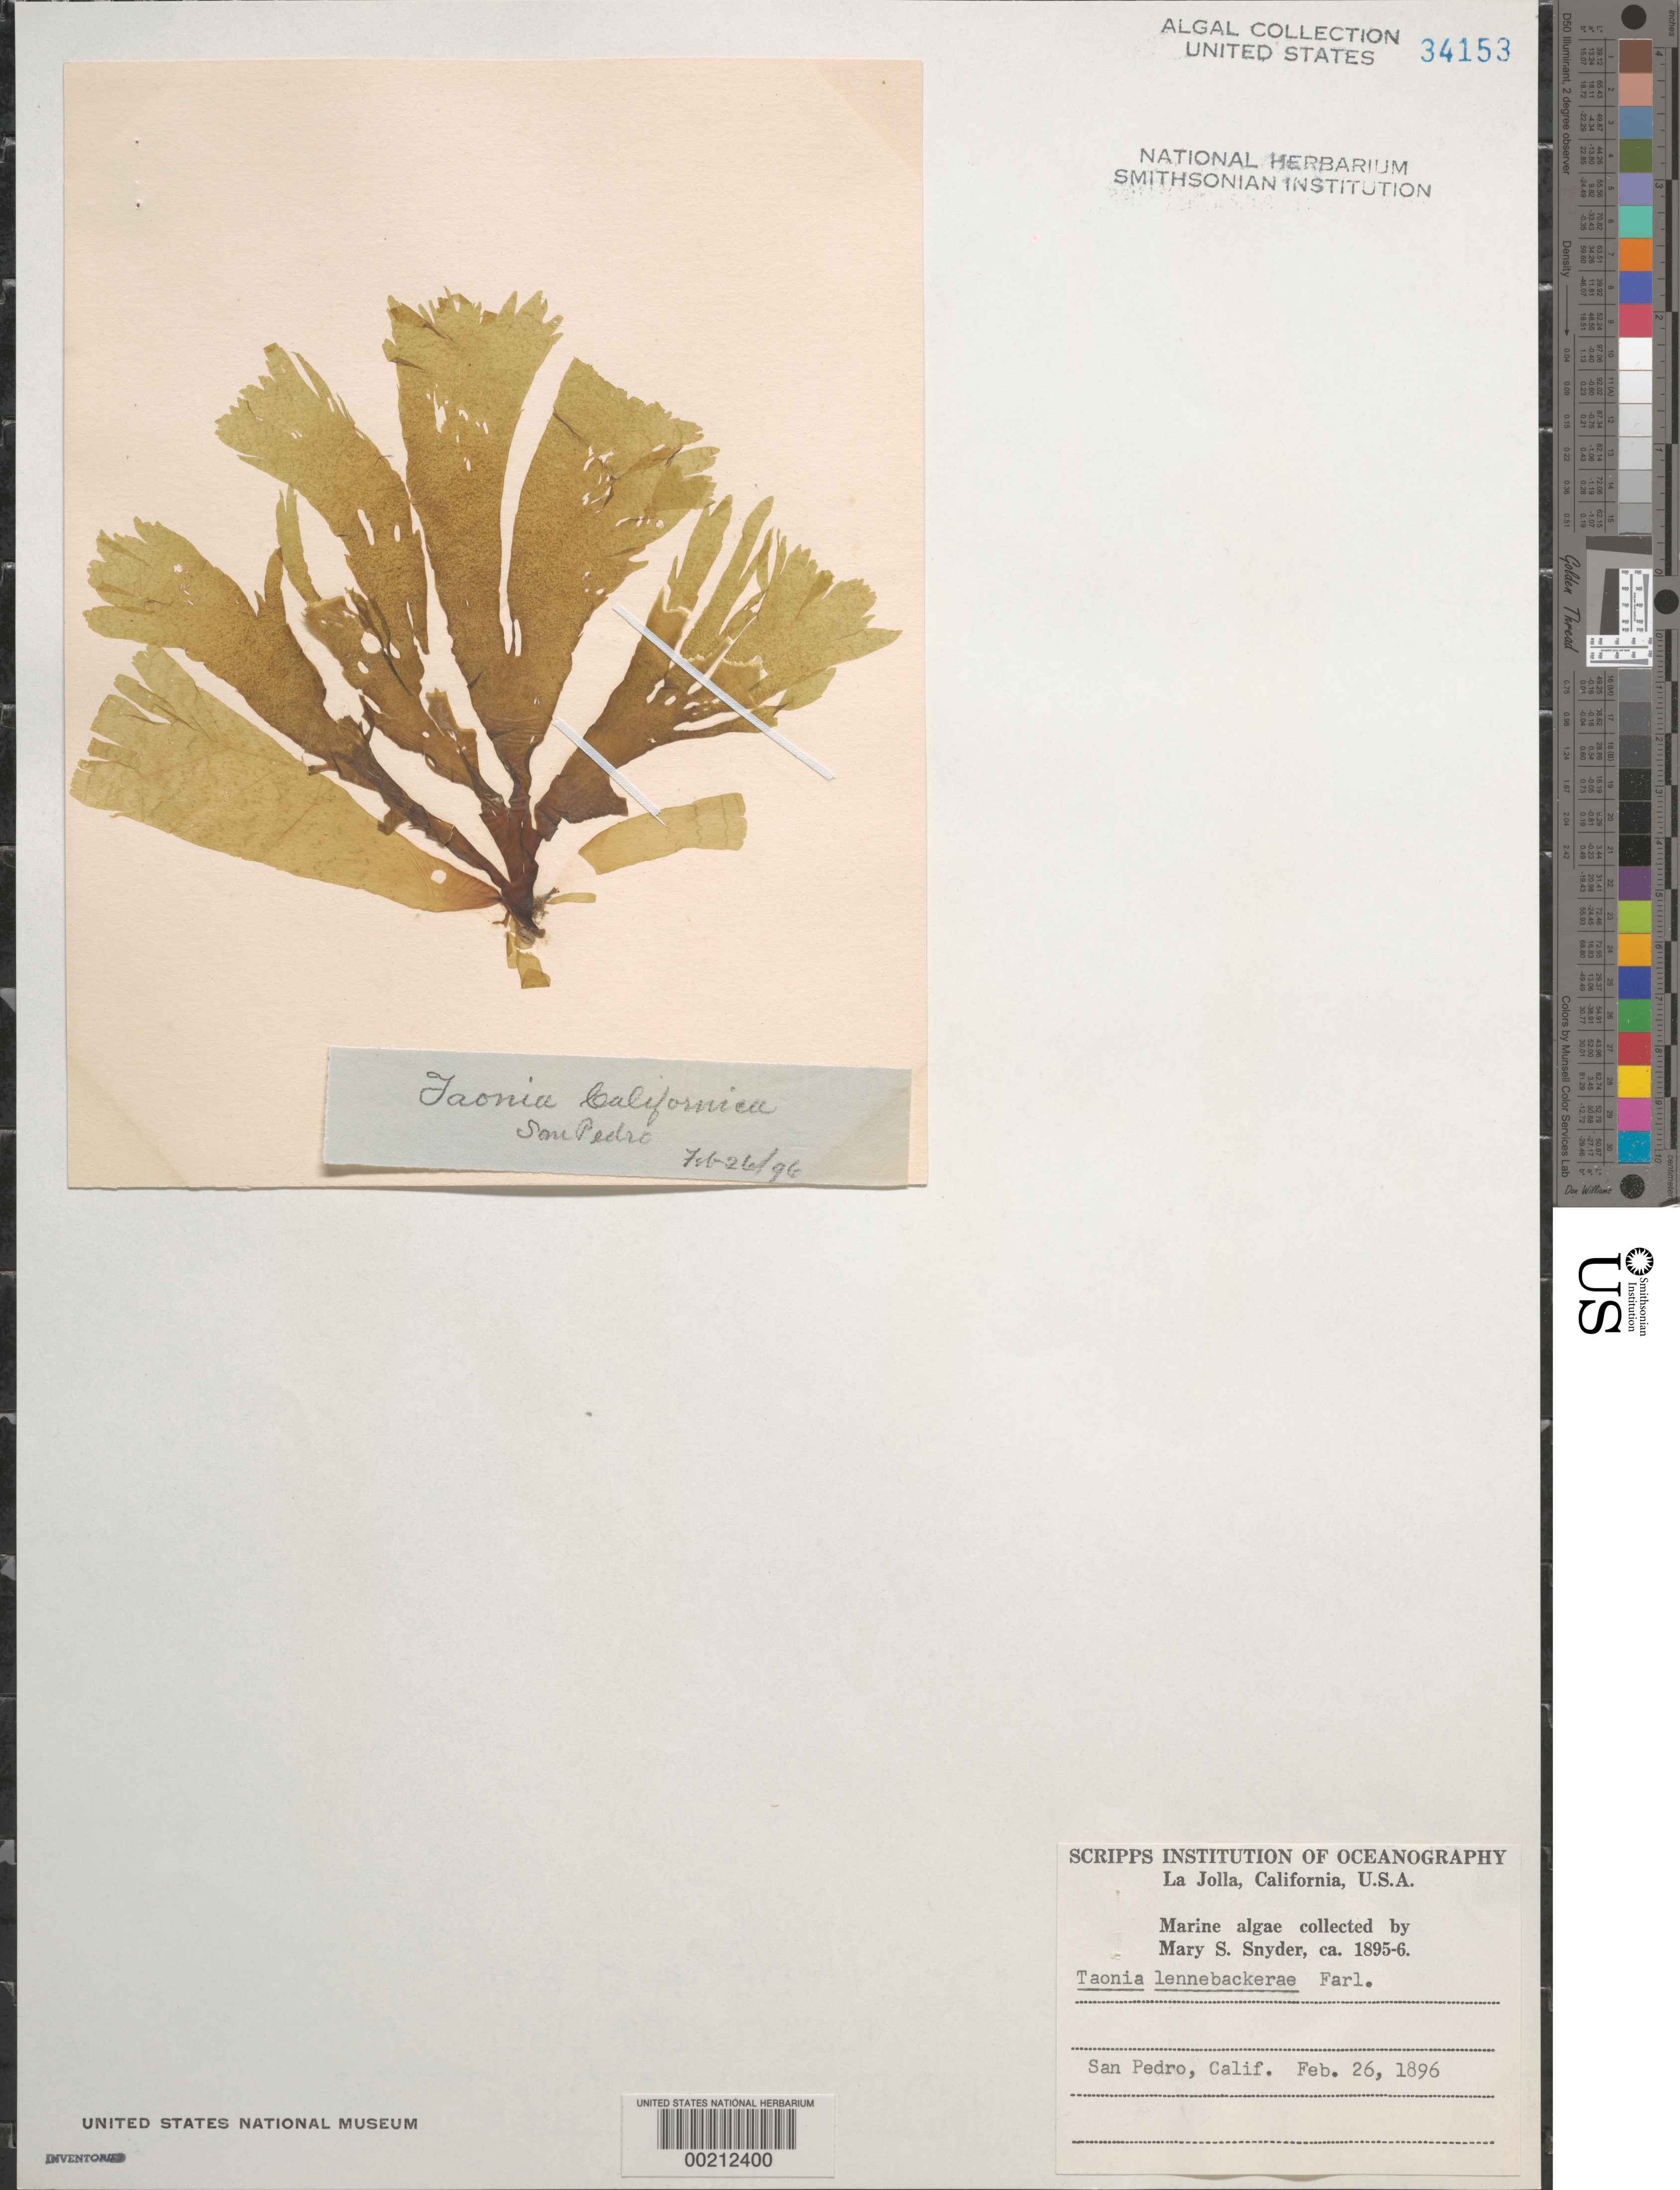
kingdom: Chromista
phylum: Ochrophyta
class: Phaeophyceae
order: Dictyotales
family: Dictyotaceae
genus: Taonia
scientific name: Taonia lennebackerae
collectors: M. Snyder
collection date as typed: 26 Feb 1896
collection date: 1896-02-26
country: United States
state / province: California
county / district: Los Angeles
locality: San Pedro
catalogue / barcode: US 34153